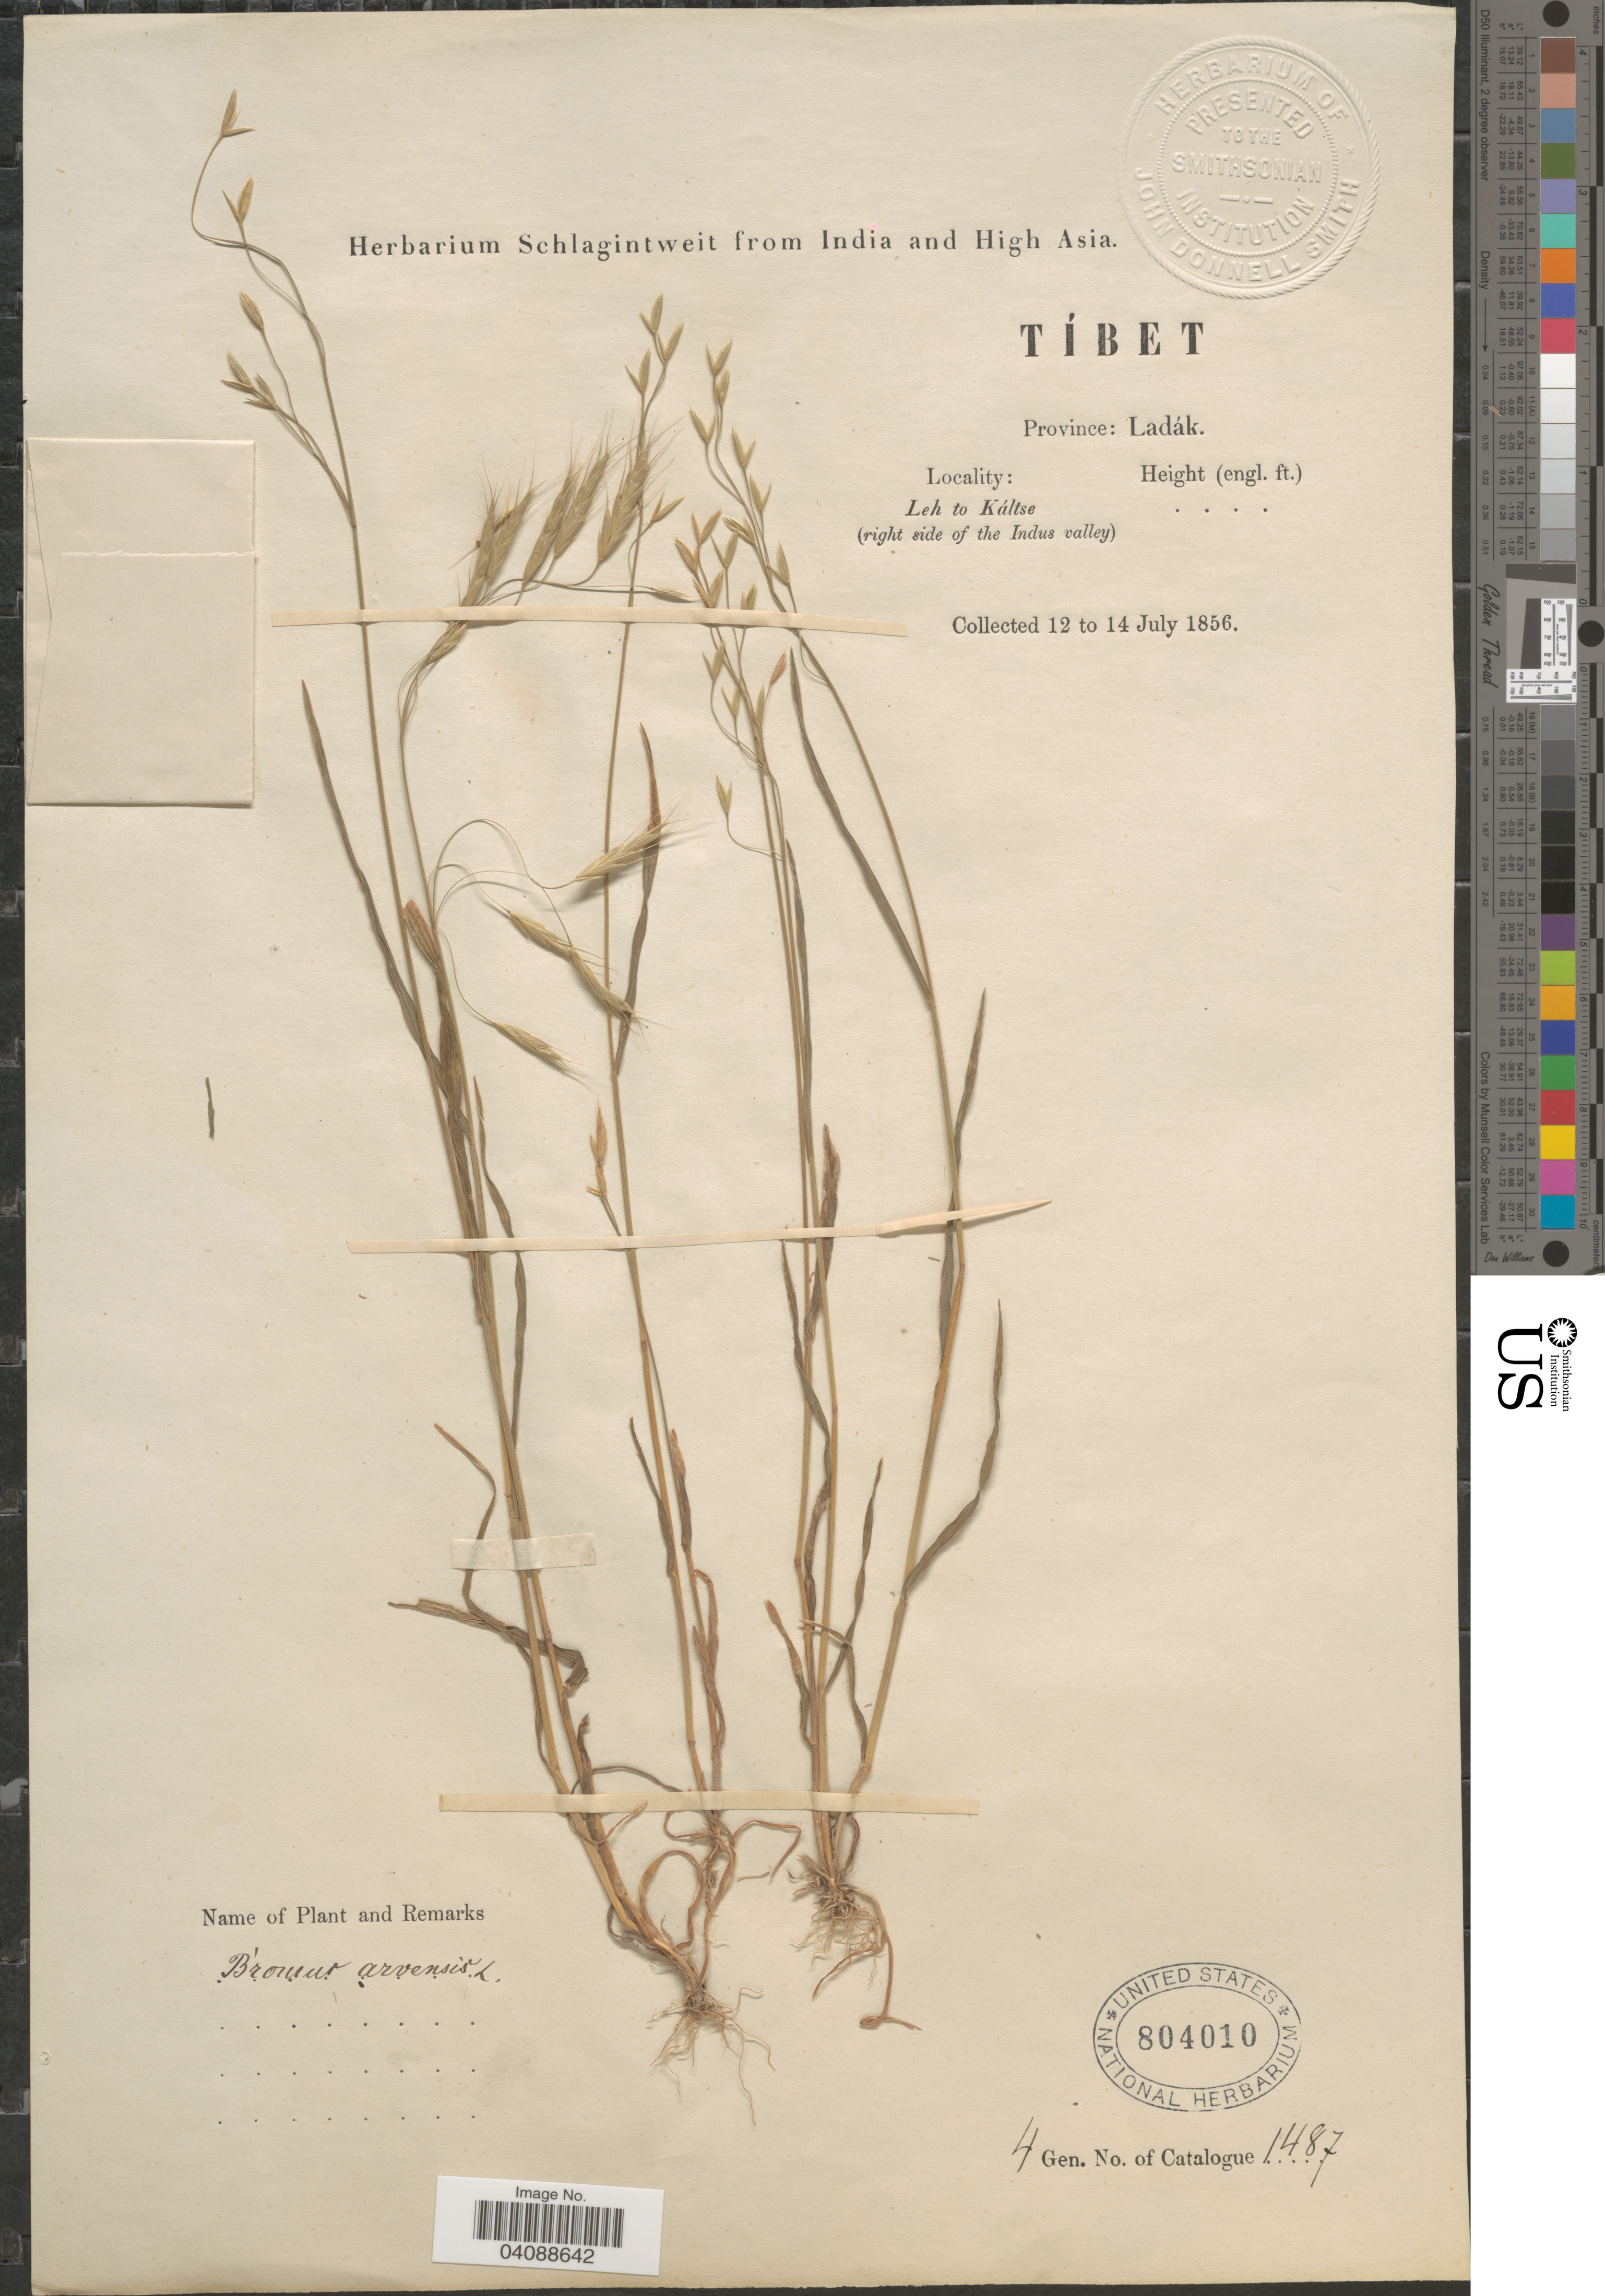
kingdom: Plantae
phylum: Tracheophyta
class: Liliopsida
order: Poales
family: Poaceae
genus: Bromus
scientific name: Bromus arvensis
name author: L.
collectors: ex herb. Schlagintweit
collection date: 1856-07-12/1856-07-14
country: India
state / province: Ladakh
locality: Tíbet. Province: Ladák. Leh to Káltse (right side of the Indus valley).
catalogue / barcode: US 804010